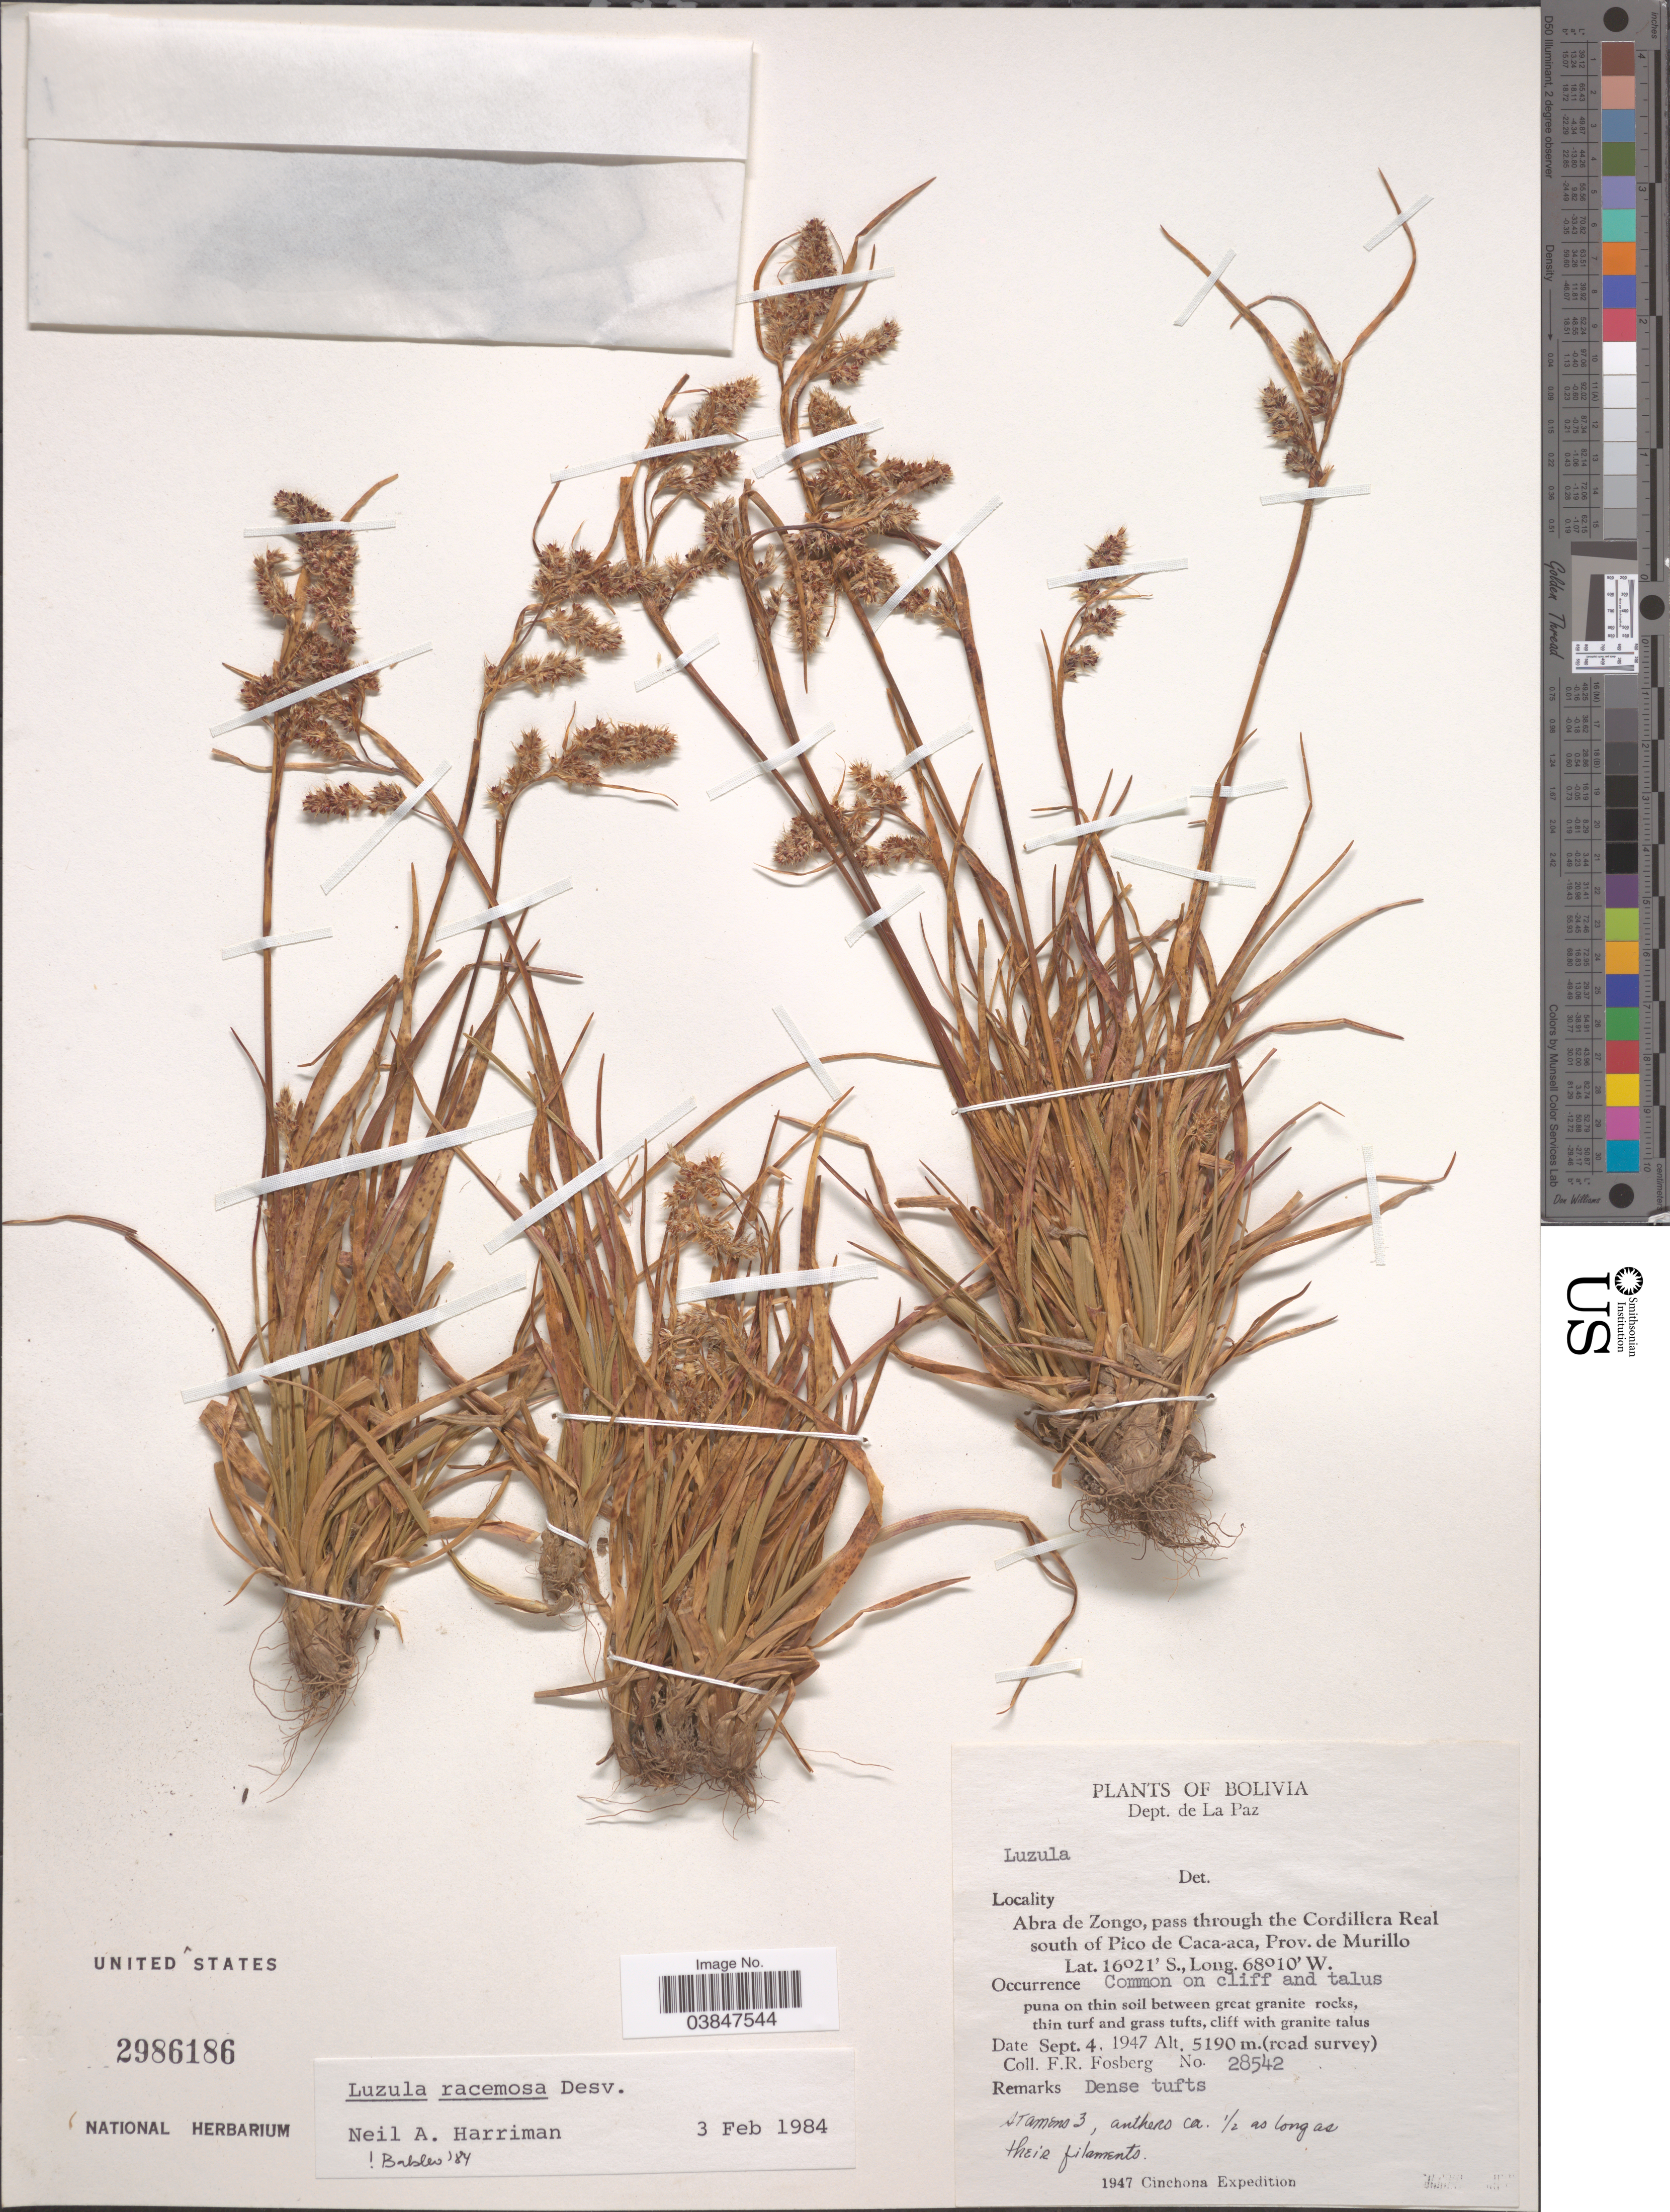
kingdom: Plantae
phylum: Tracheophyta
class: Liliopsida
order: Poales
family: Juncaceae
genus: Luzula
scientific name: Luzula racemosa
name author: Desv.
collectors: F. R. Fosberg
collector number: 28542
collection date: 1947-09-04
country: Bolivia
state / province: La Paz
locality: Dept. de La Paz. Abra de Zongo, pass through the Cordillera Real south of Pico de Caca-aca, Prov. de Murillo.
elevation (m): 5190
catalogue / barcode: US 2986186